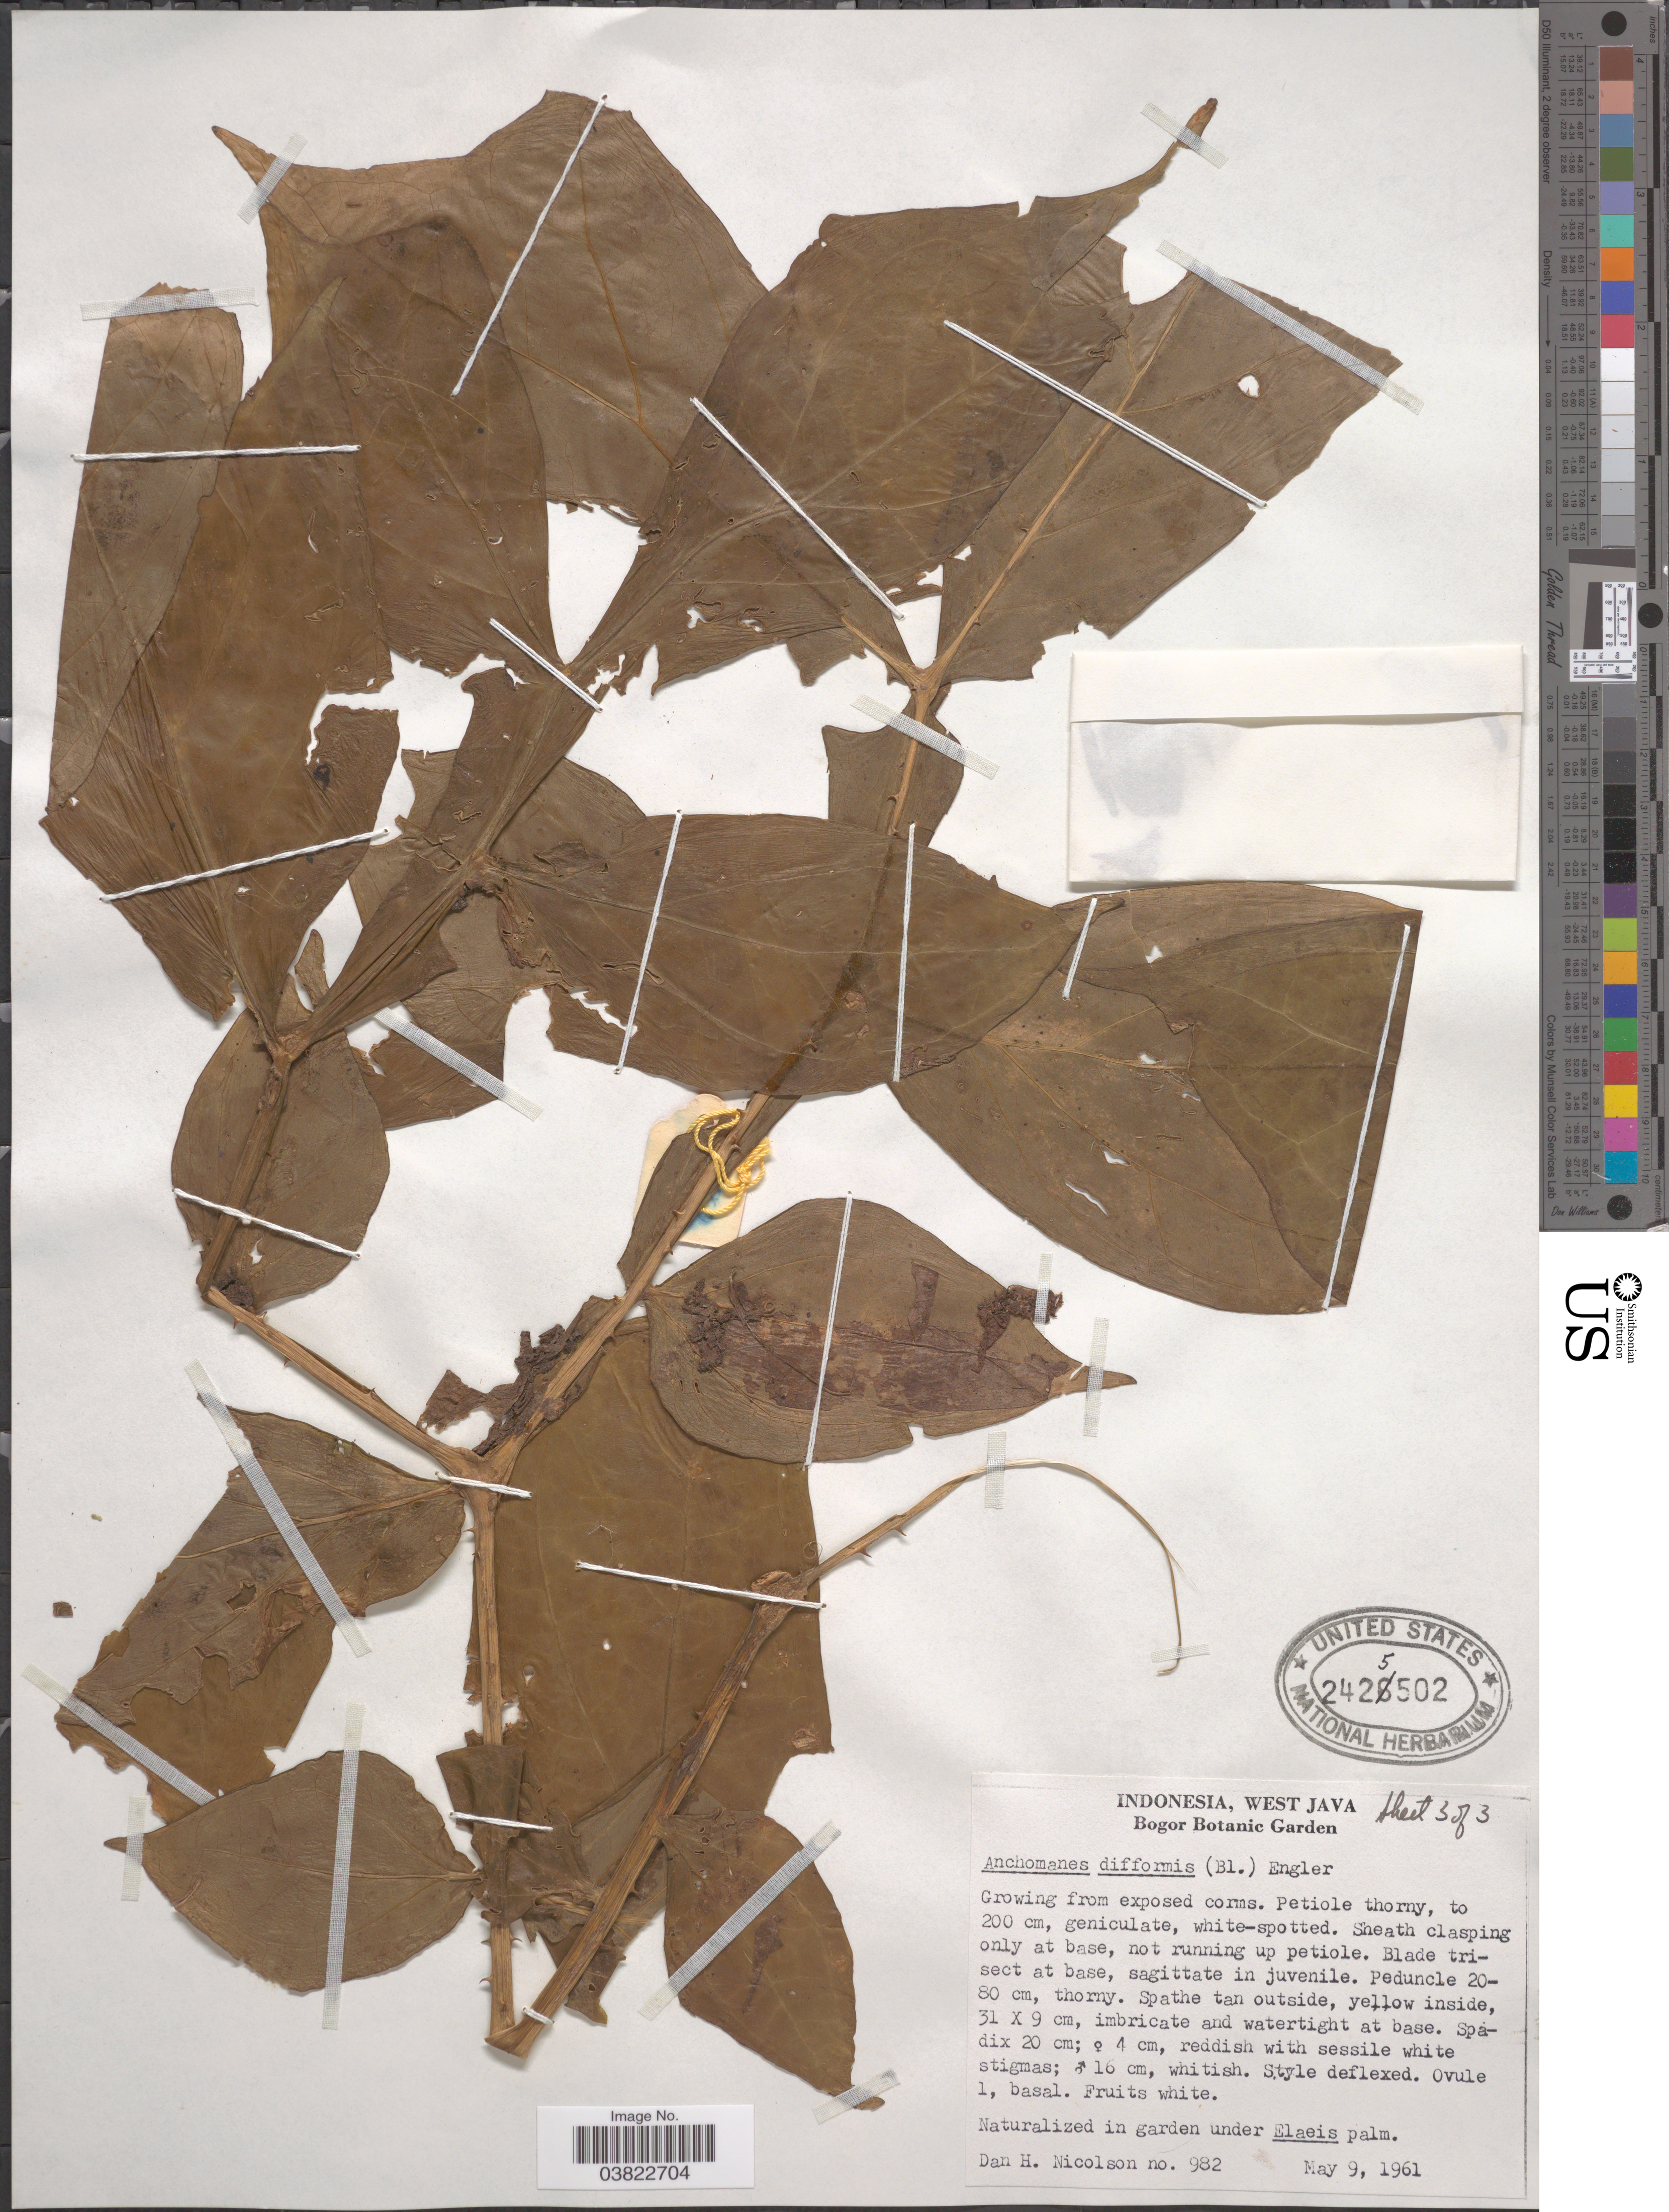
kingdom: Plantae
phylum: Tracheophyta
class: Liliopsida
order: Alismatales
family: Araceae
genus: Anchomanes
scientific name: Anchomanes difformis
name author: (Blume) Engl.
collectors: D. H. Nicolson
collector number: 982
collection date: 1961-05-09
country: Indonesia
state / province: Java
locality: West Java. Bogor Botanic Garden.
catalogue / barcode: US 2425502